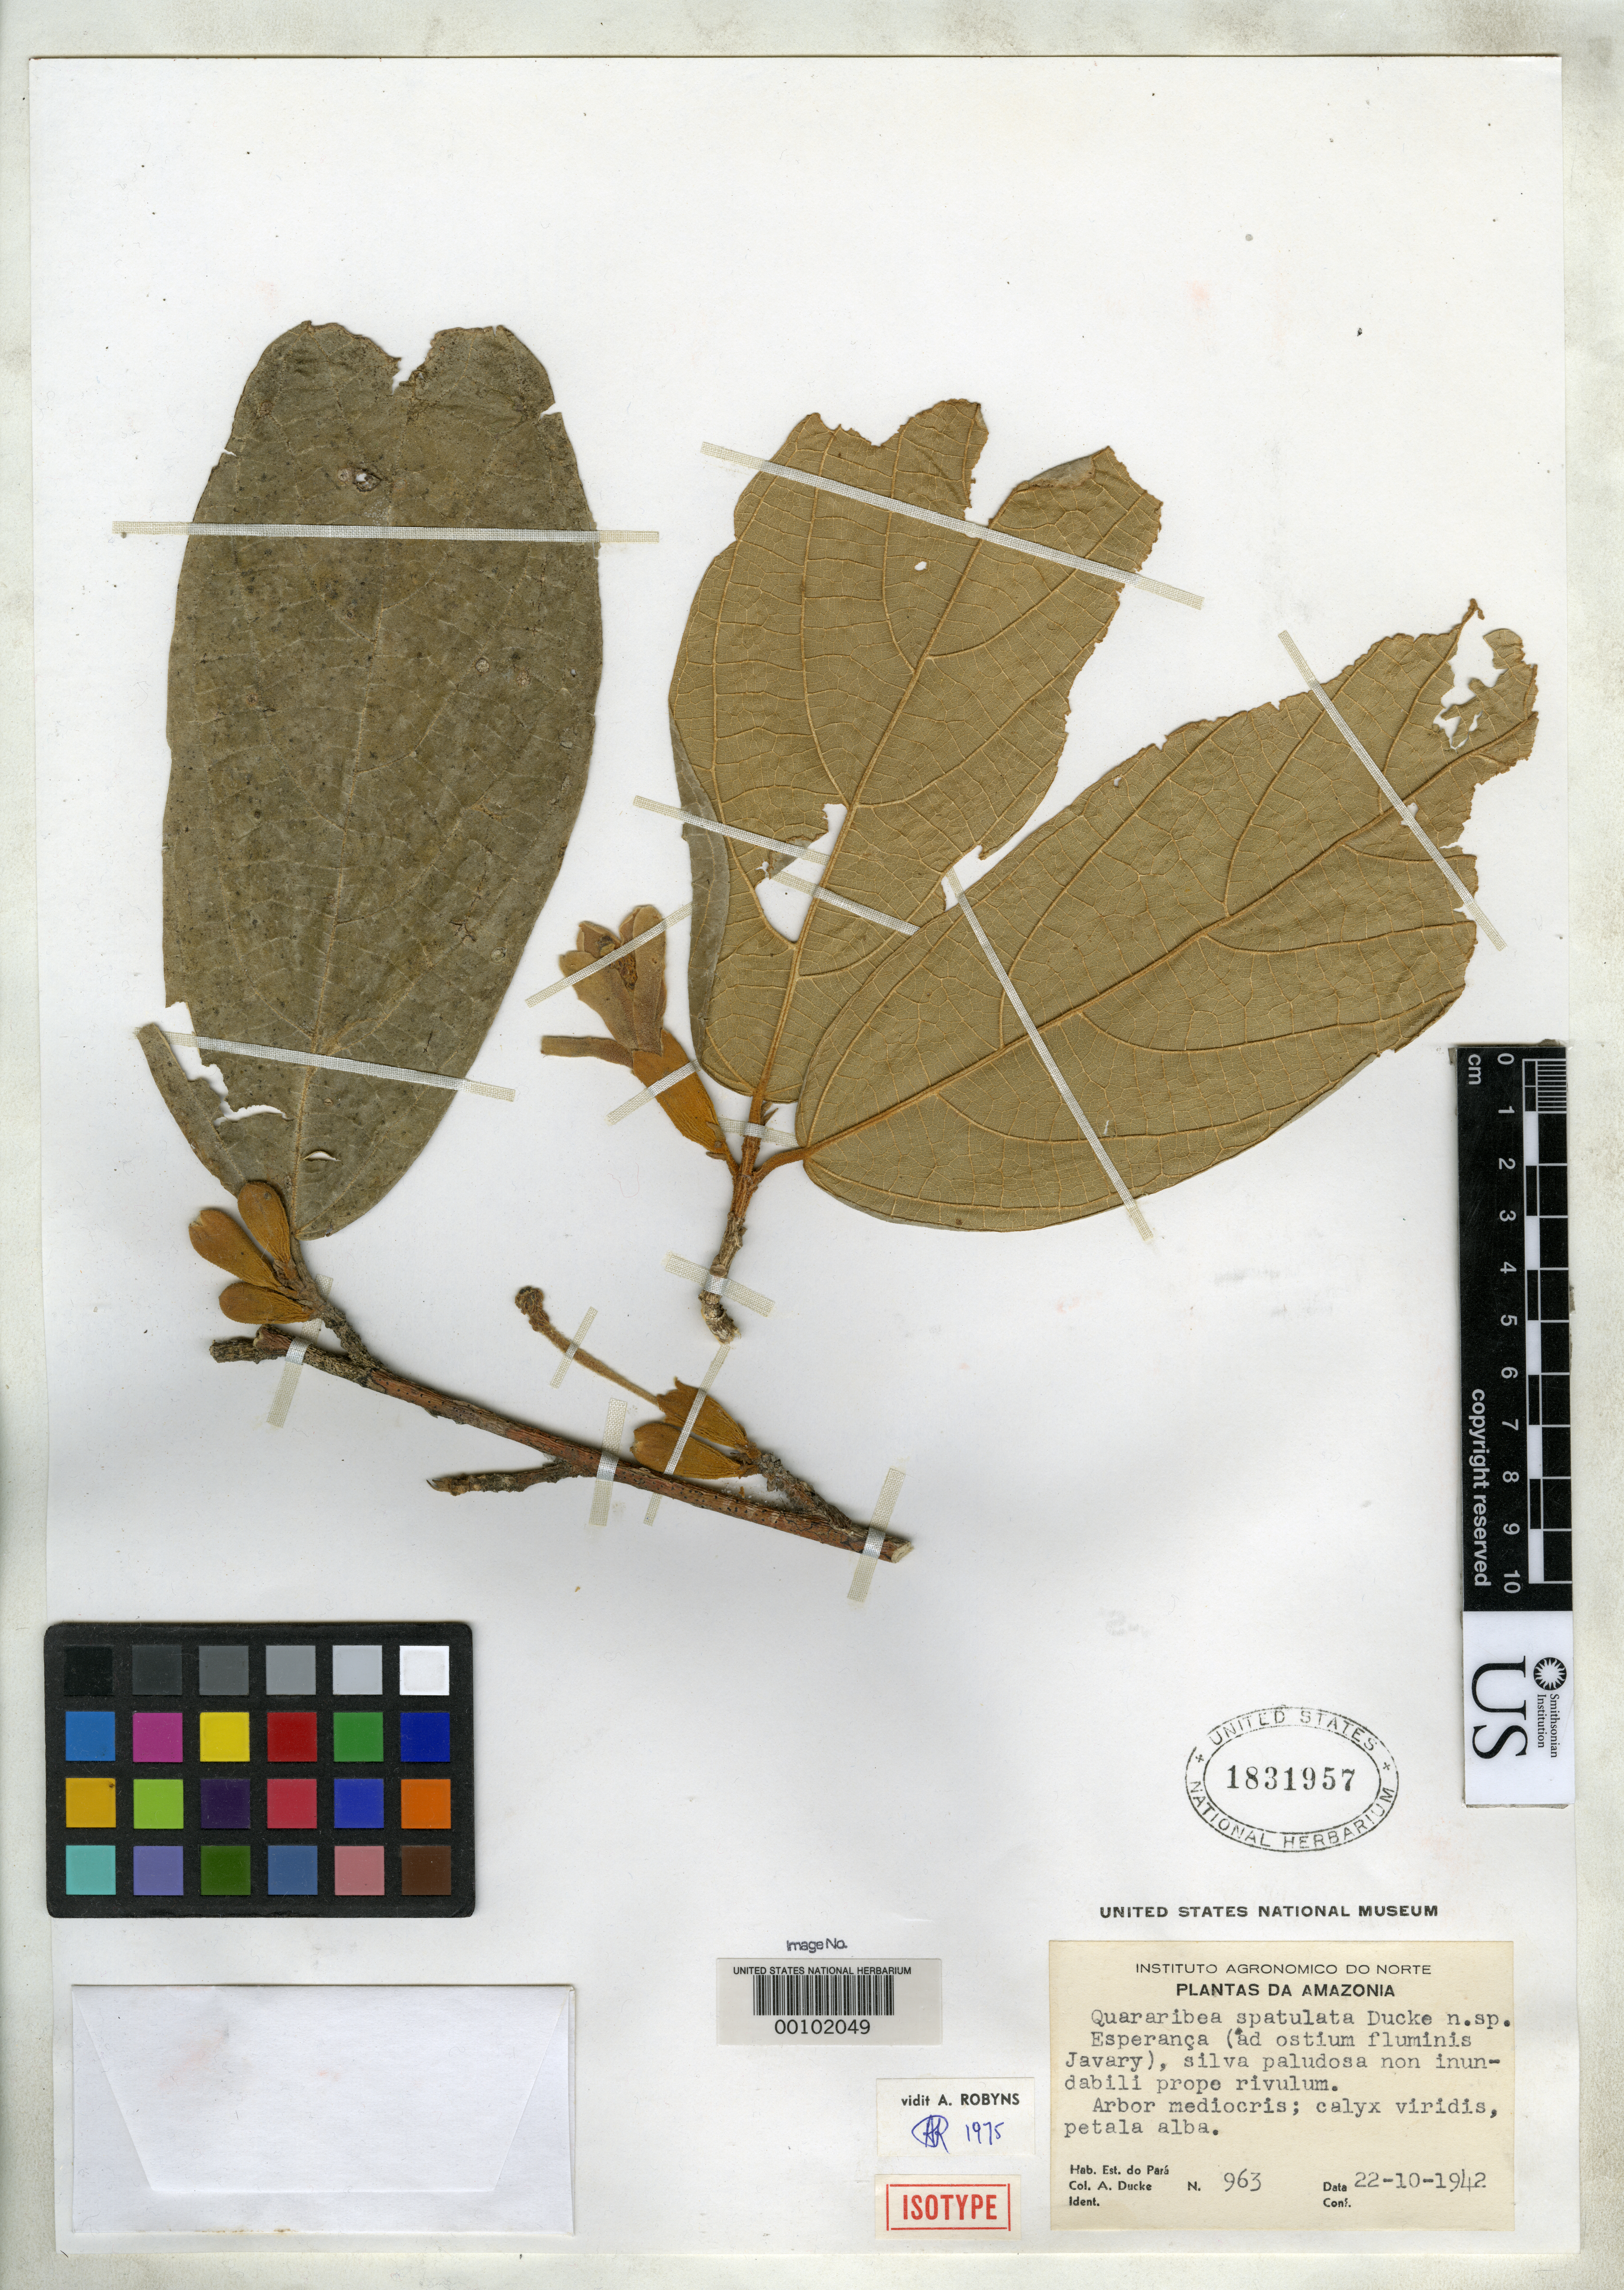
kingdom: Plantae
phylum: Tracheophyta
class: Magnoliopsida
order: Malvales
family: Malvaceae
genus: Quararibea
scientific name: Quararibea spatulata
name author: Ducke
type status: Type Collection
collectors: A. Ducke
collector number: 963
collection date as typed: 22 Oct 1942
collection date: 1942-10-22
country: Brazil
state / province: Amazonas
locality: Esperanca.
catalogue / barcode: US 1831957